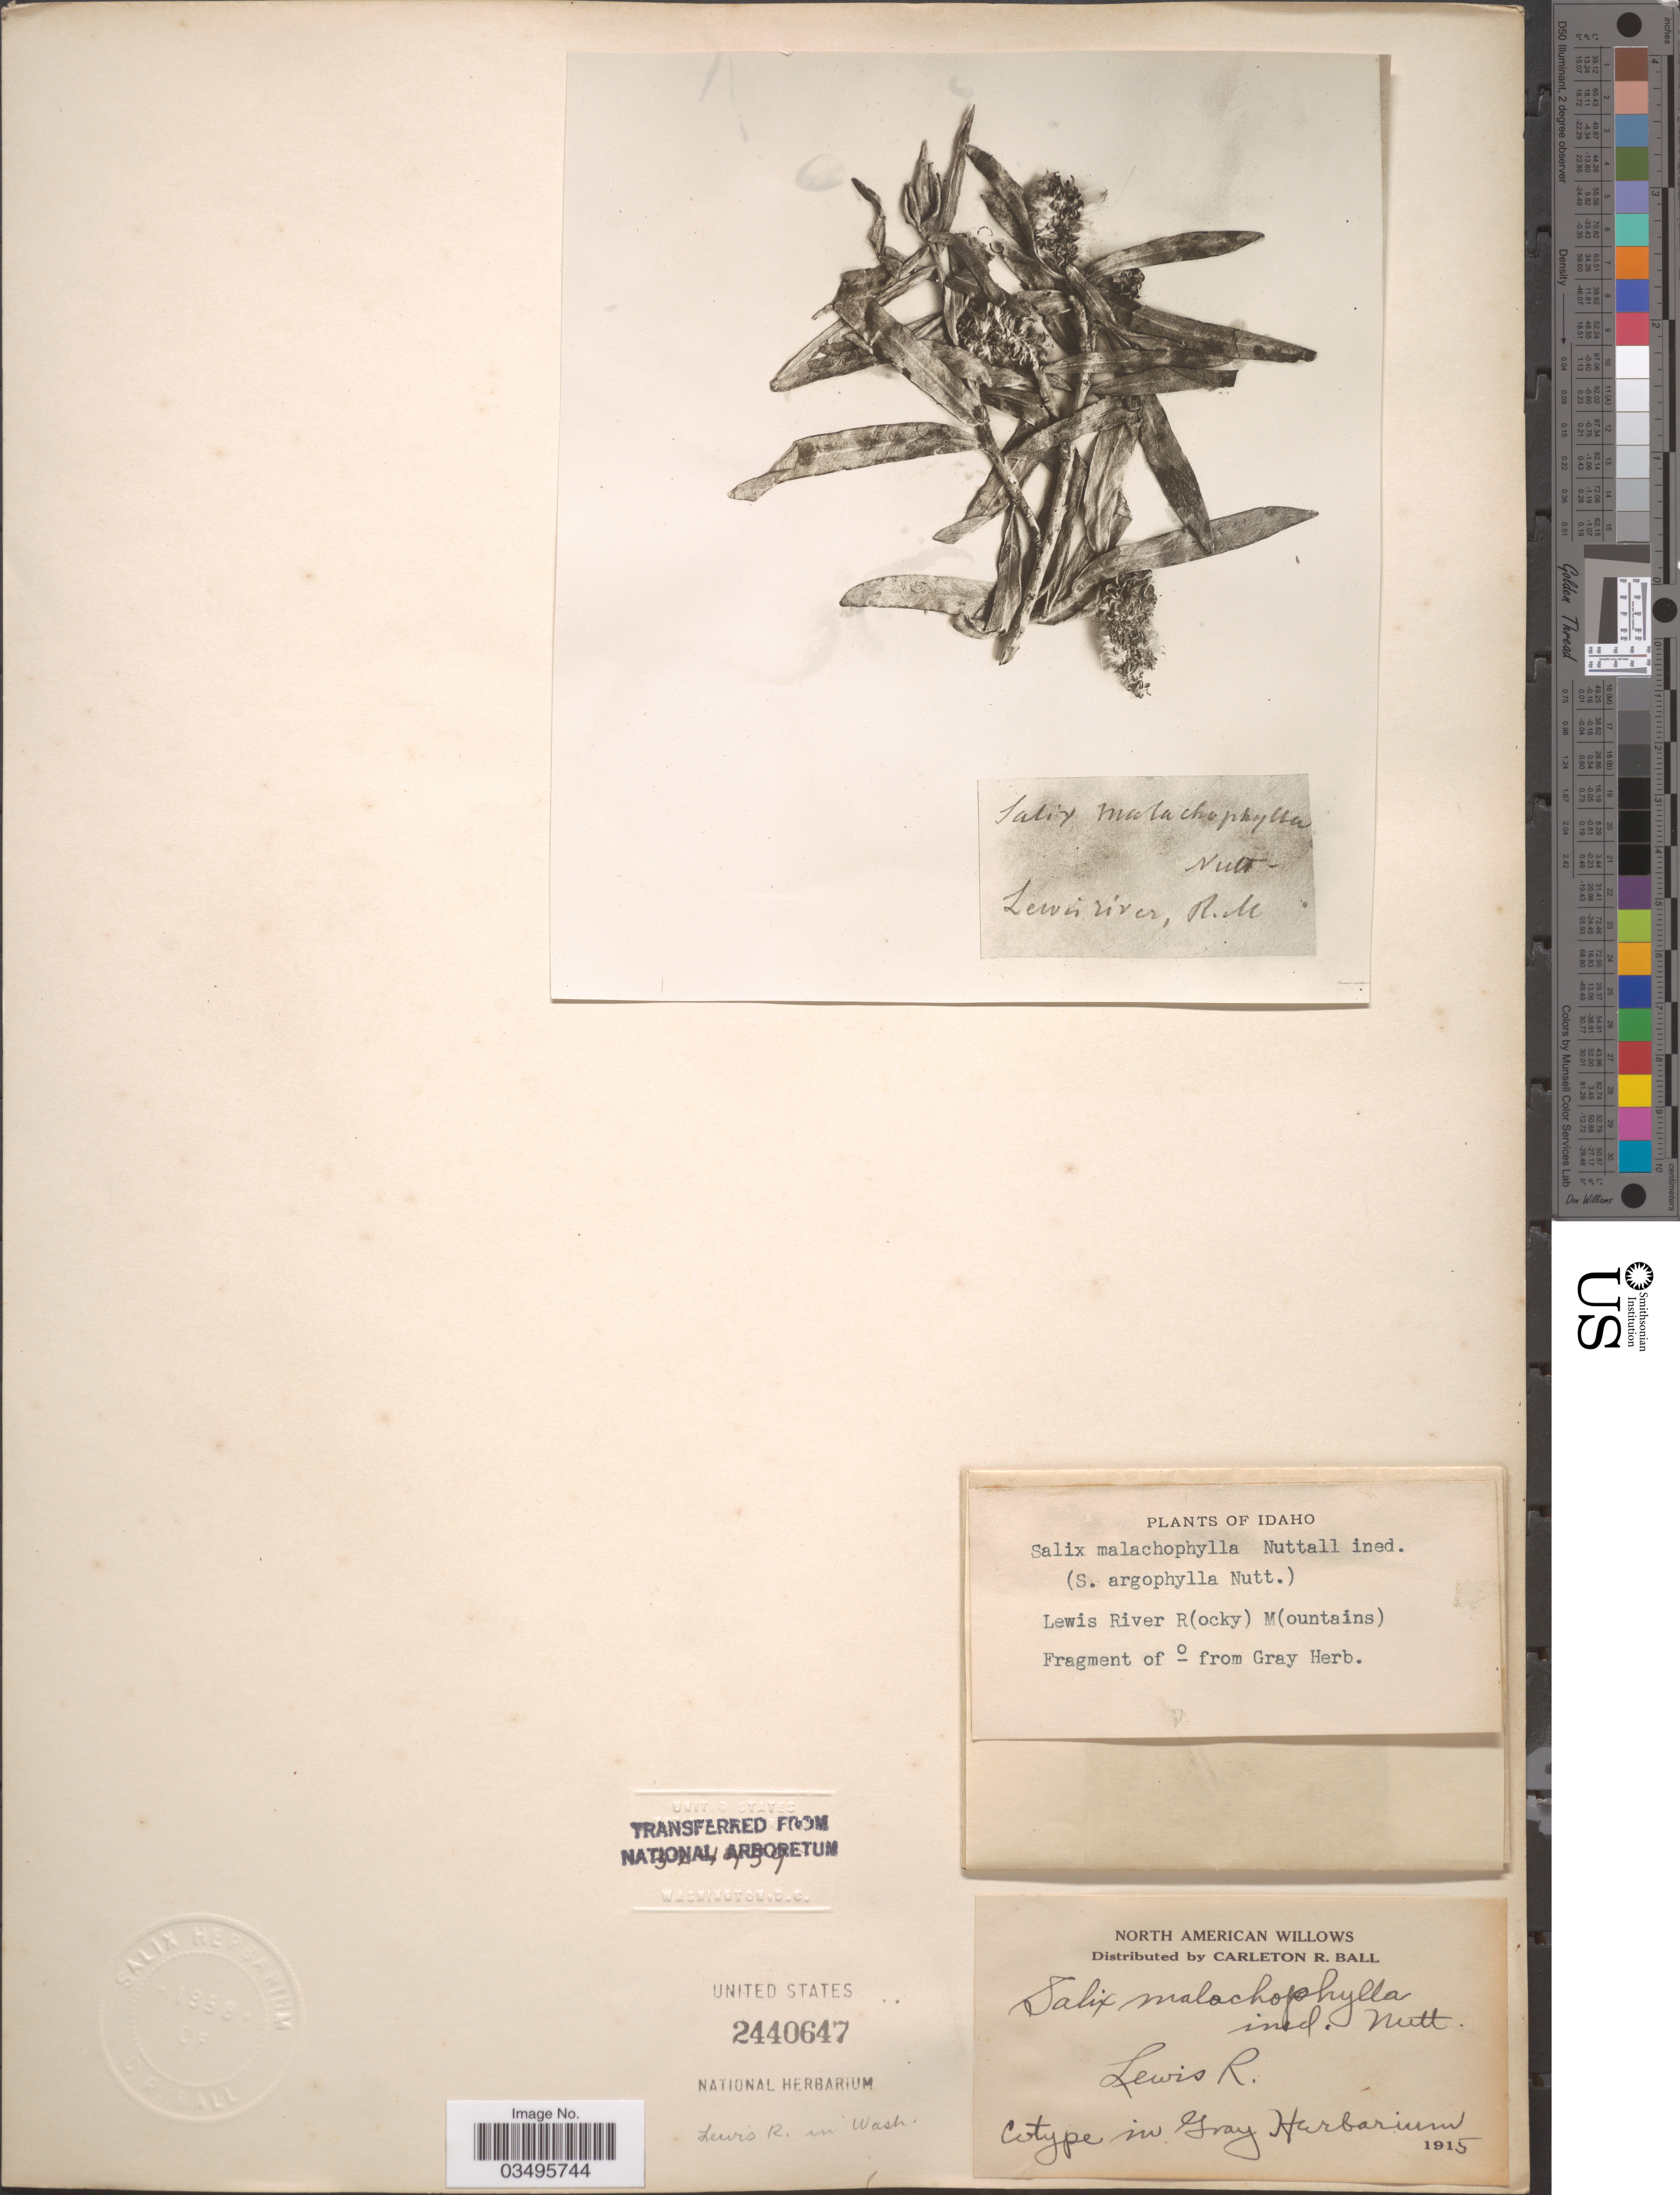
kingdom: Plantae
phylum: Tracheophyta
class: Magnoliopsida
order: Malpighiales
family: Salicaceae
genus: Salix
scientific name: Salix argophylla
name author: Nutt.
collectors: ex herb. of Carleton R. Ball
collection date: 1915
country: United States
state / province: Idaho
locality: Lewis River R(ocky) M(ountains). Lewis R.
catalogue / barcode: US 2440647